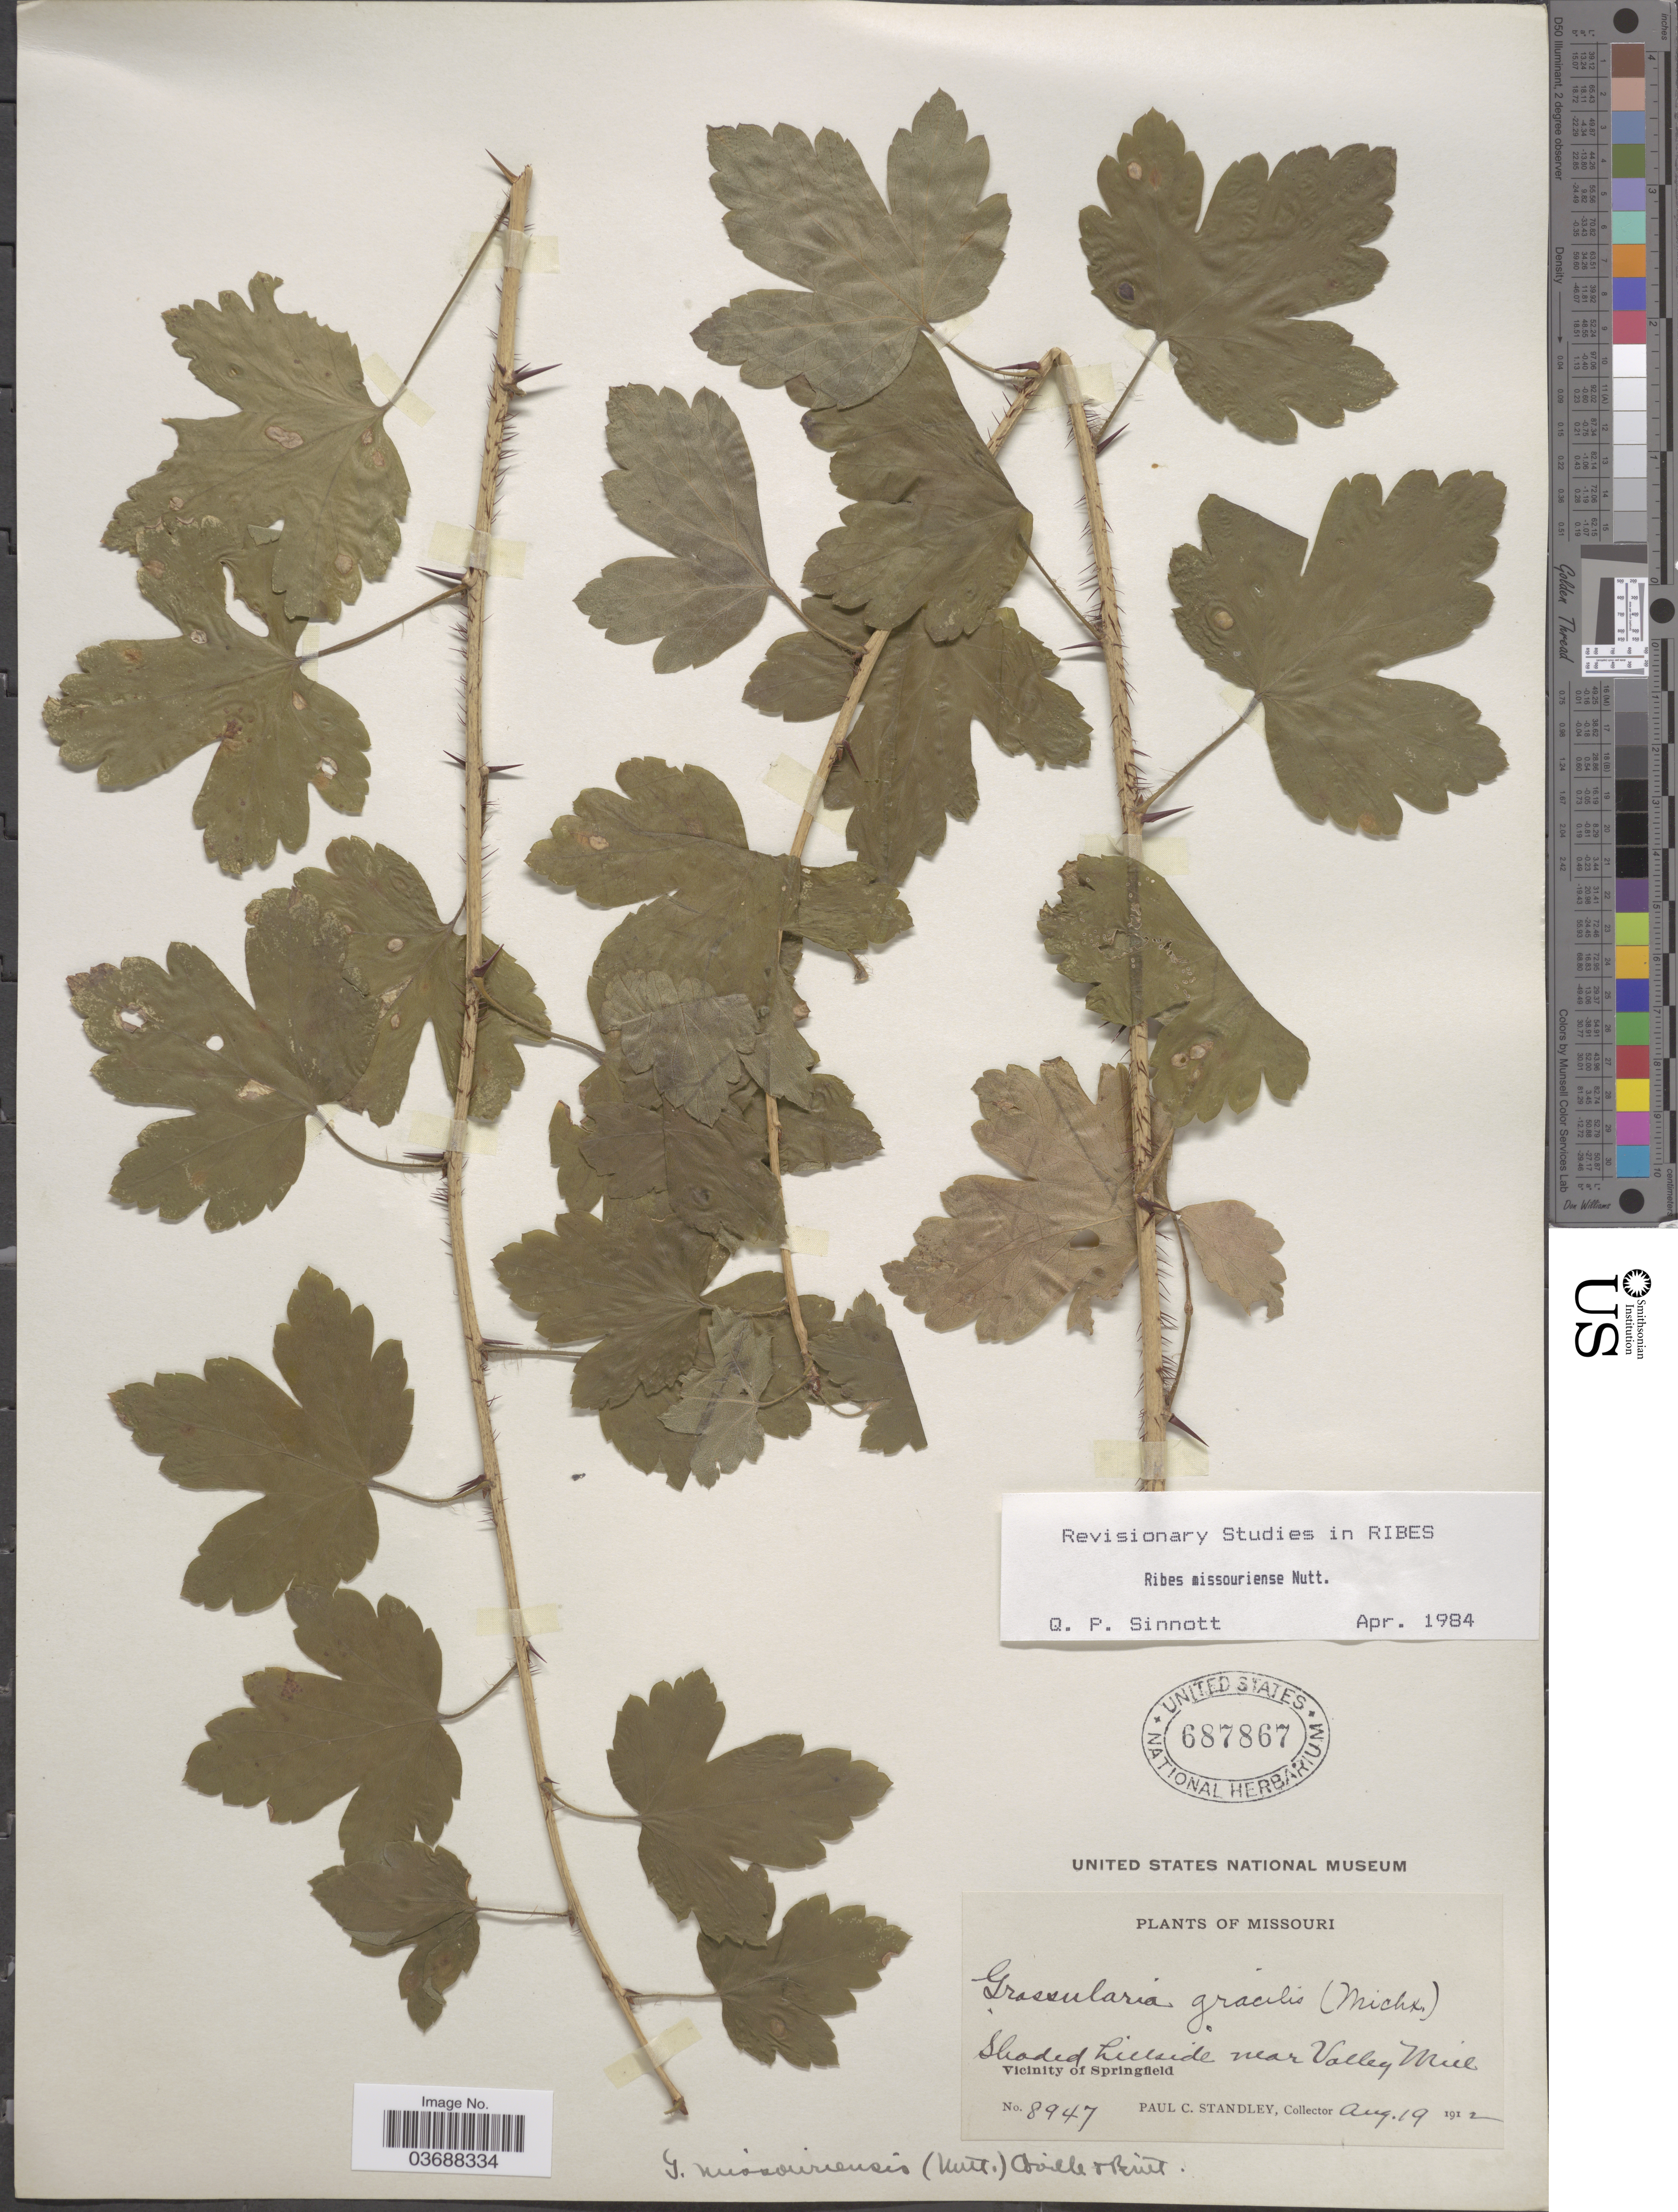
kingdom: Plantae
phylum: Tracheophyta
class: Magnoliopsida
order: Saxifragales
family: Grossulariaceae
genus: Ribes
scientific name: Ribes missouriense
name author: Nutt.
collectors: P. C. Standley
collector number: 8947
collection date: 1912-08-19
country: United States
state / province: Missouri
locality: Shaded hillside near Valley Mill. Vicinity of Springfield.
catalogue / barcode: US 687867